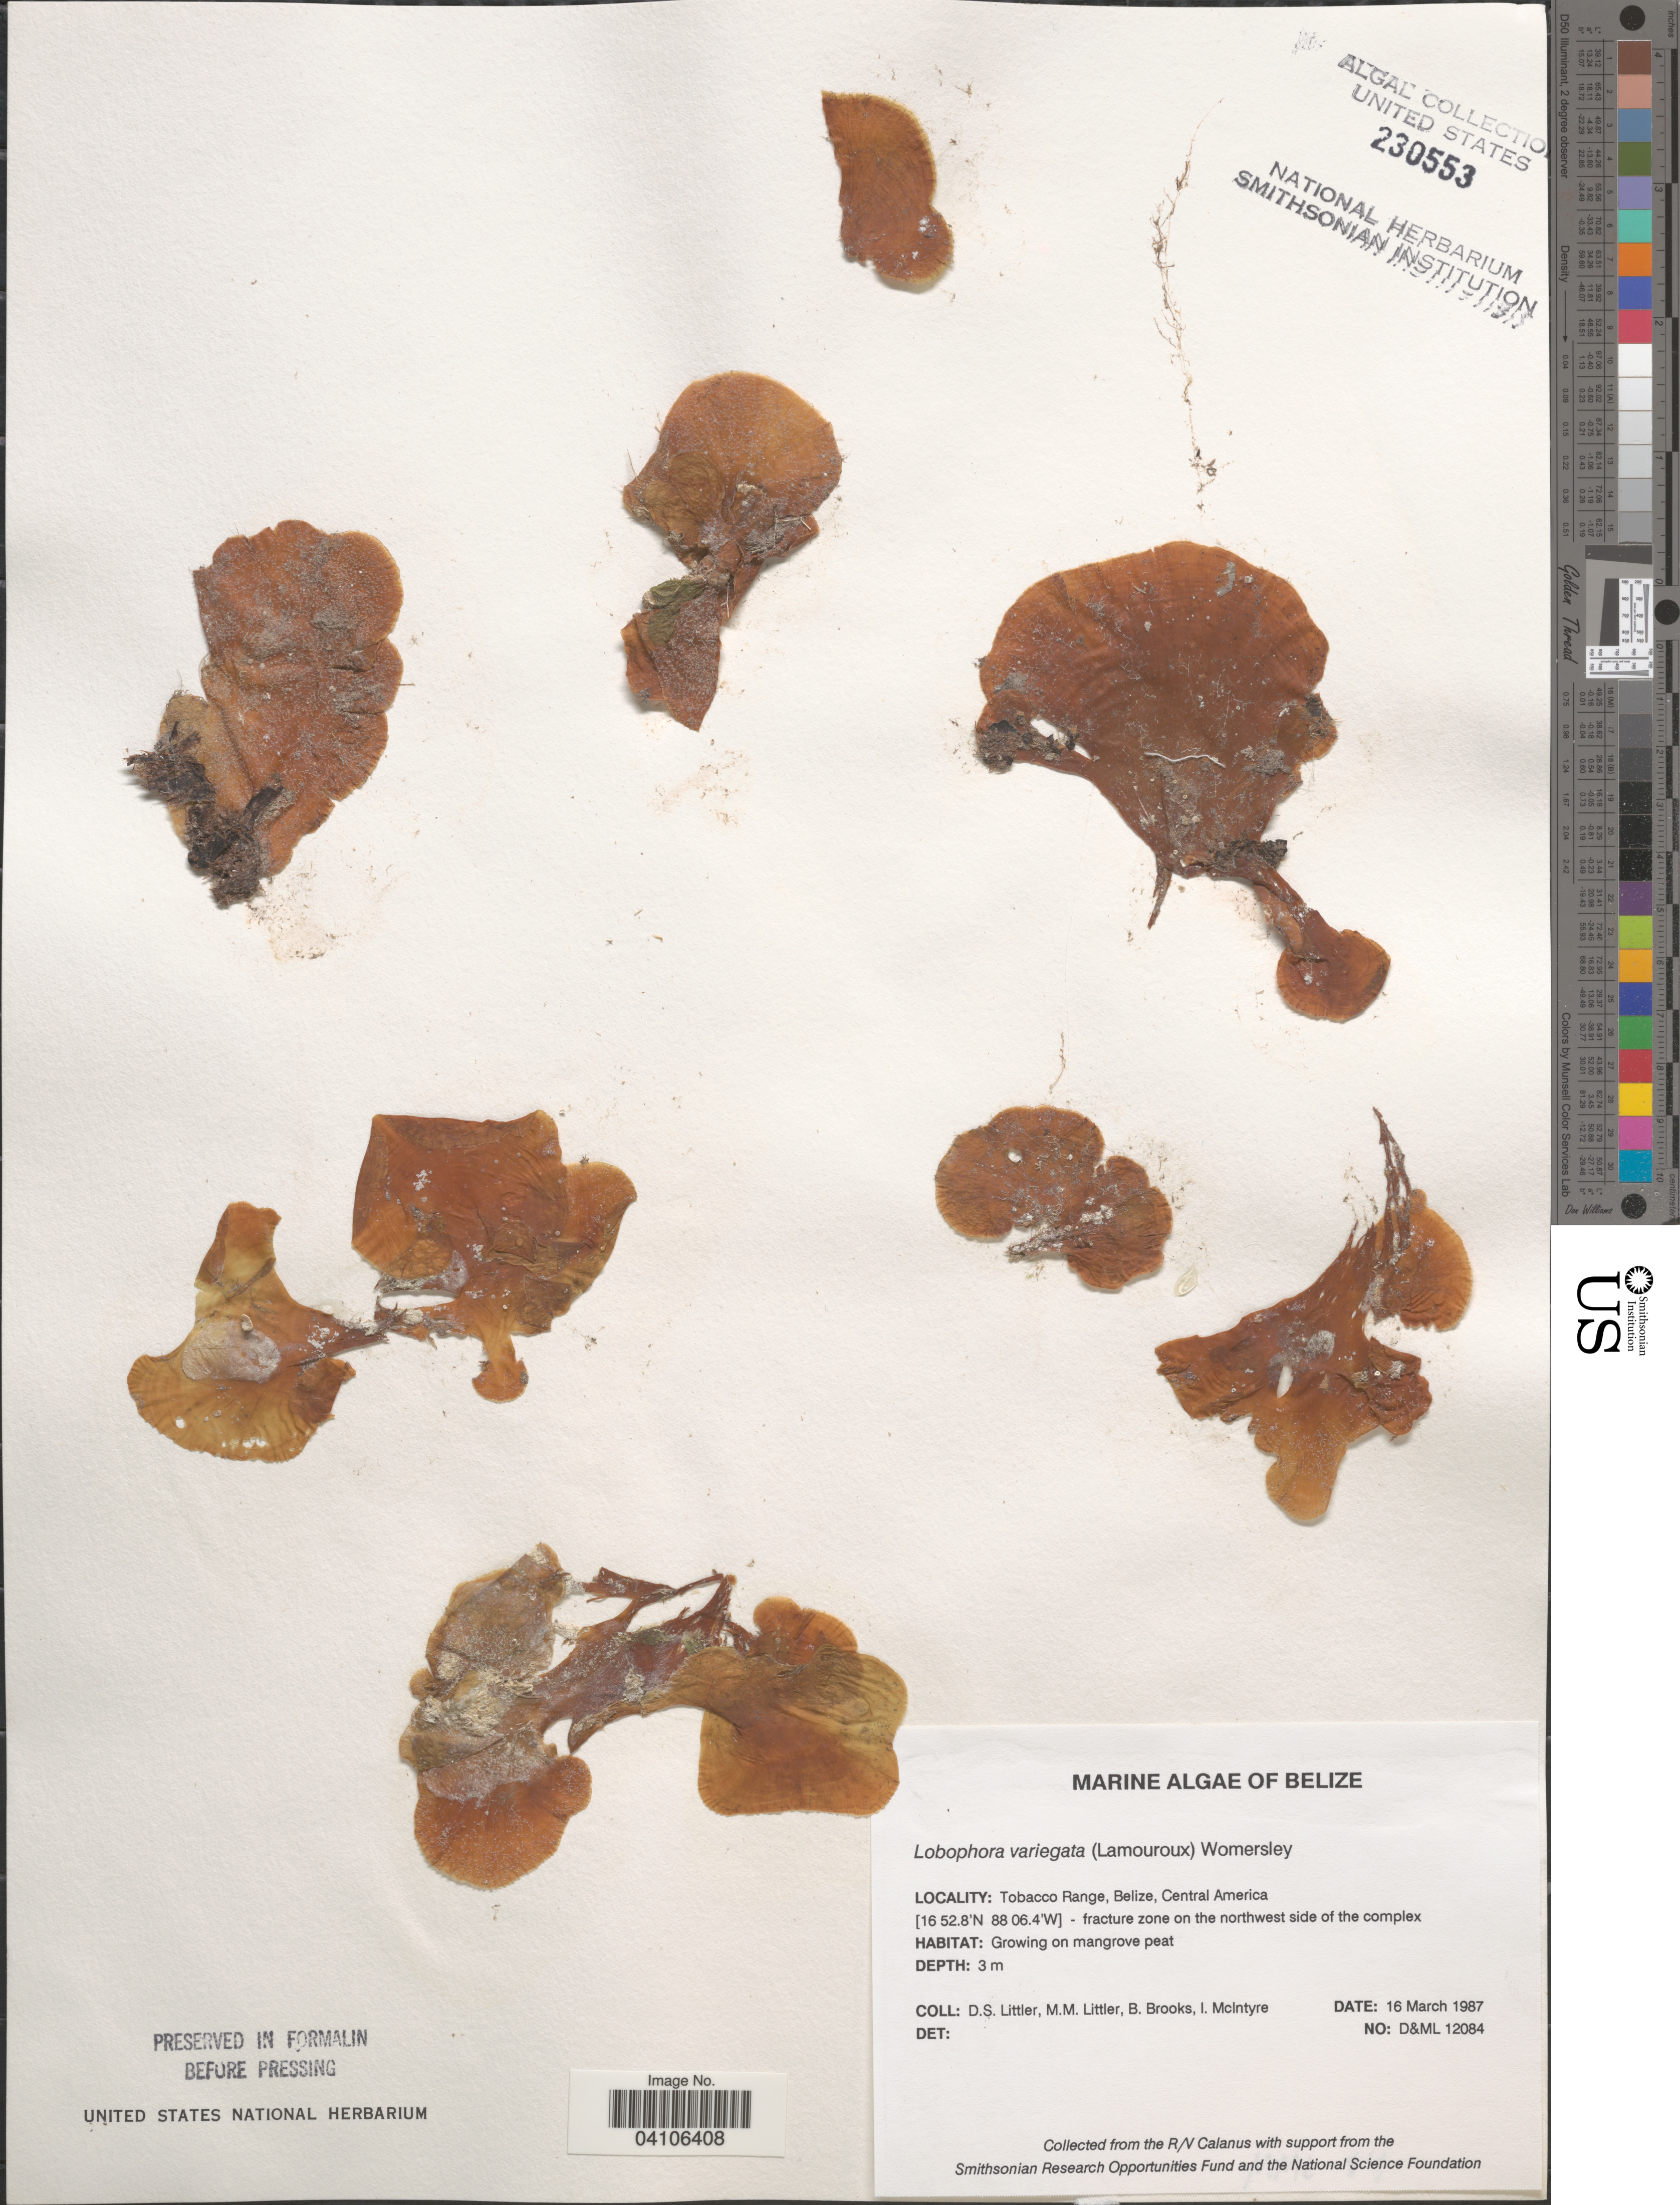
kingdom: Chromista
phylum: Ochrophyta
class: Phaeophyceae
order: Dictyotales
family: Dictyotaceae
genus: Lobophora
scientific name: Lobophora variegata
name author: (J.V.Lamouroux) Womersley & E.C. Oliveira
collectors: D. S. Littler, B. Brooks & I. McIntyre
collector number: D&ML12084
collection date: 1987-03-16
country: Belize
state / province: Belize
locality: Tobacco Range. Fracture zone on the northwest side of the complex.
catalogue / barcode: US 230553